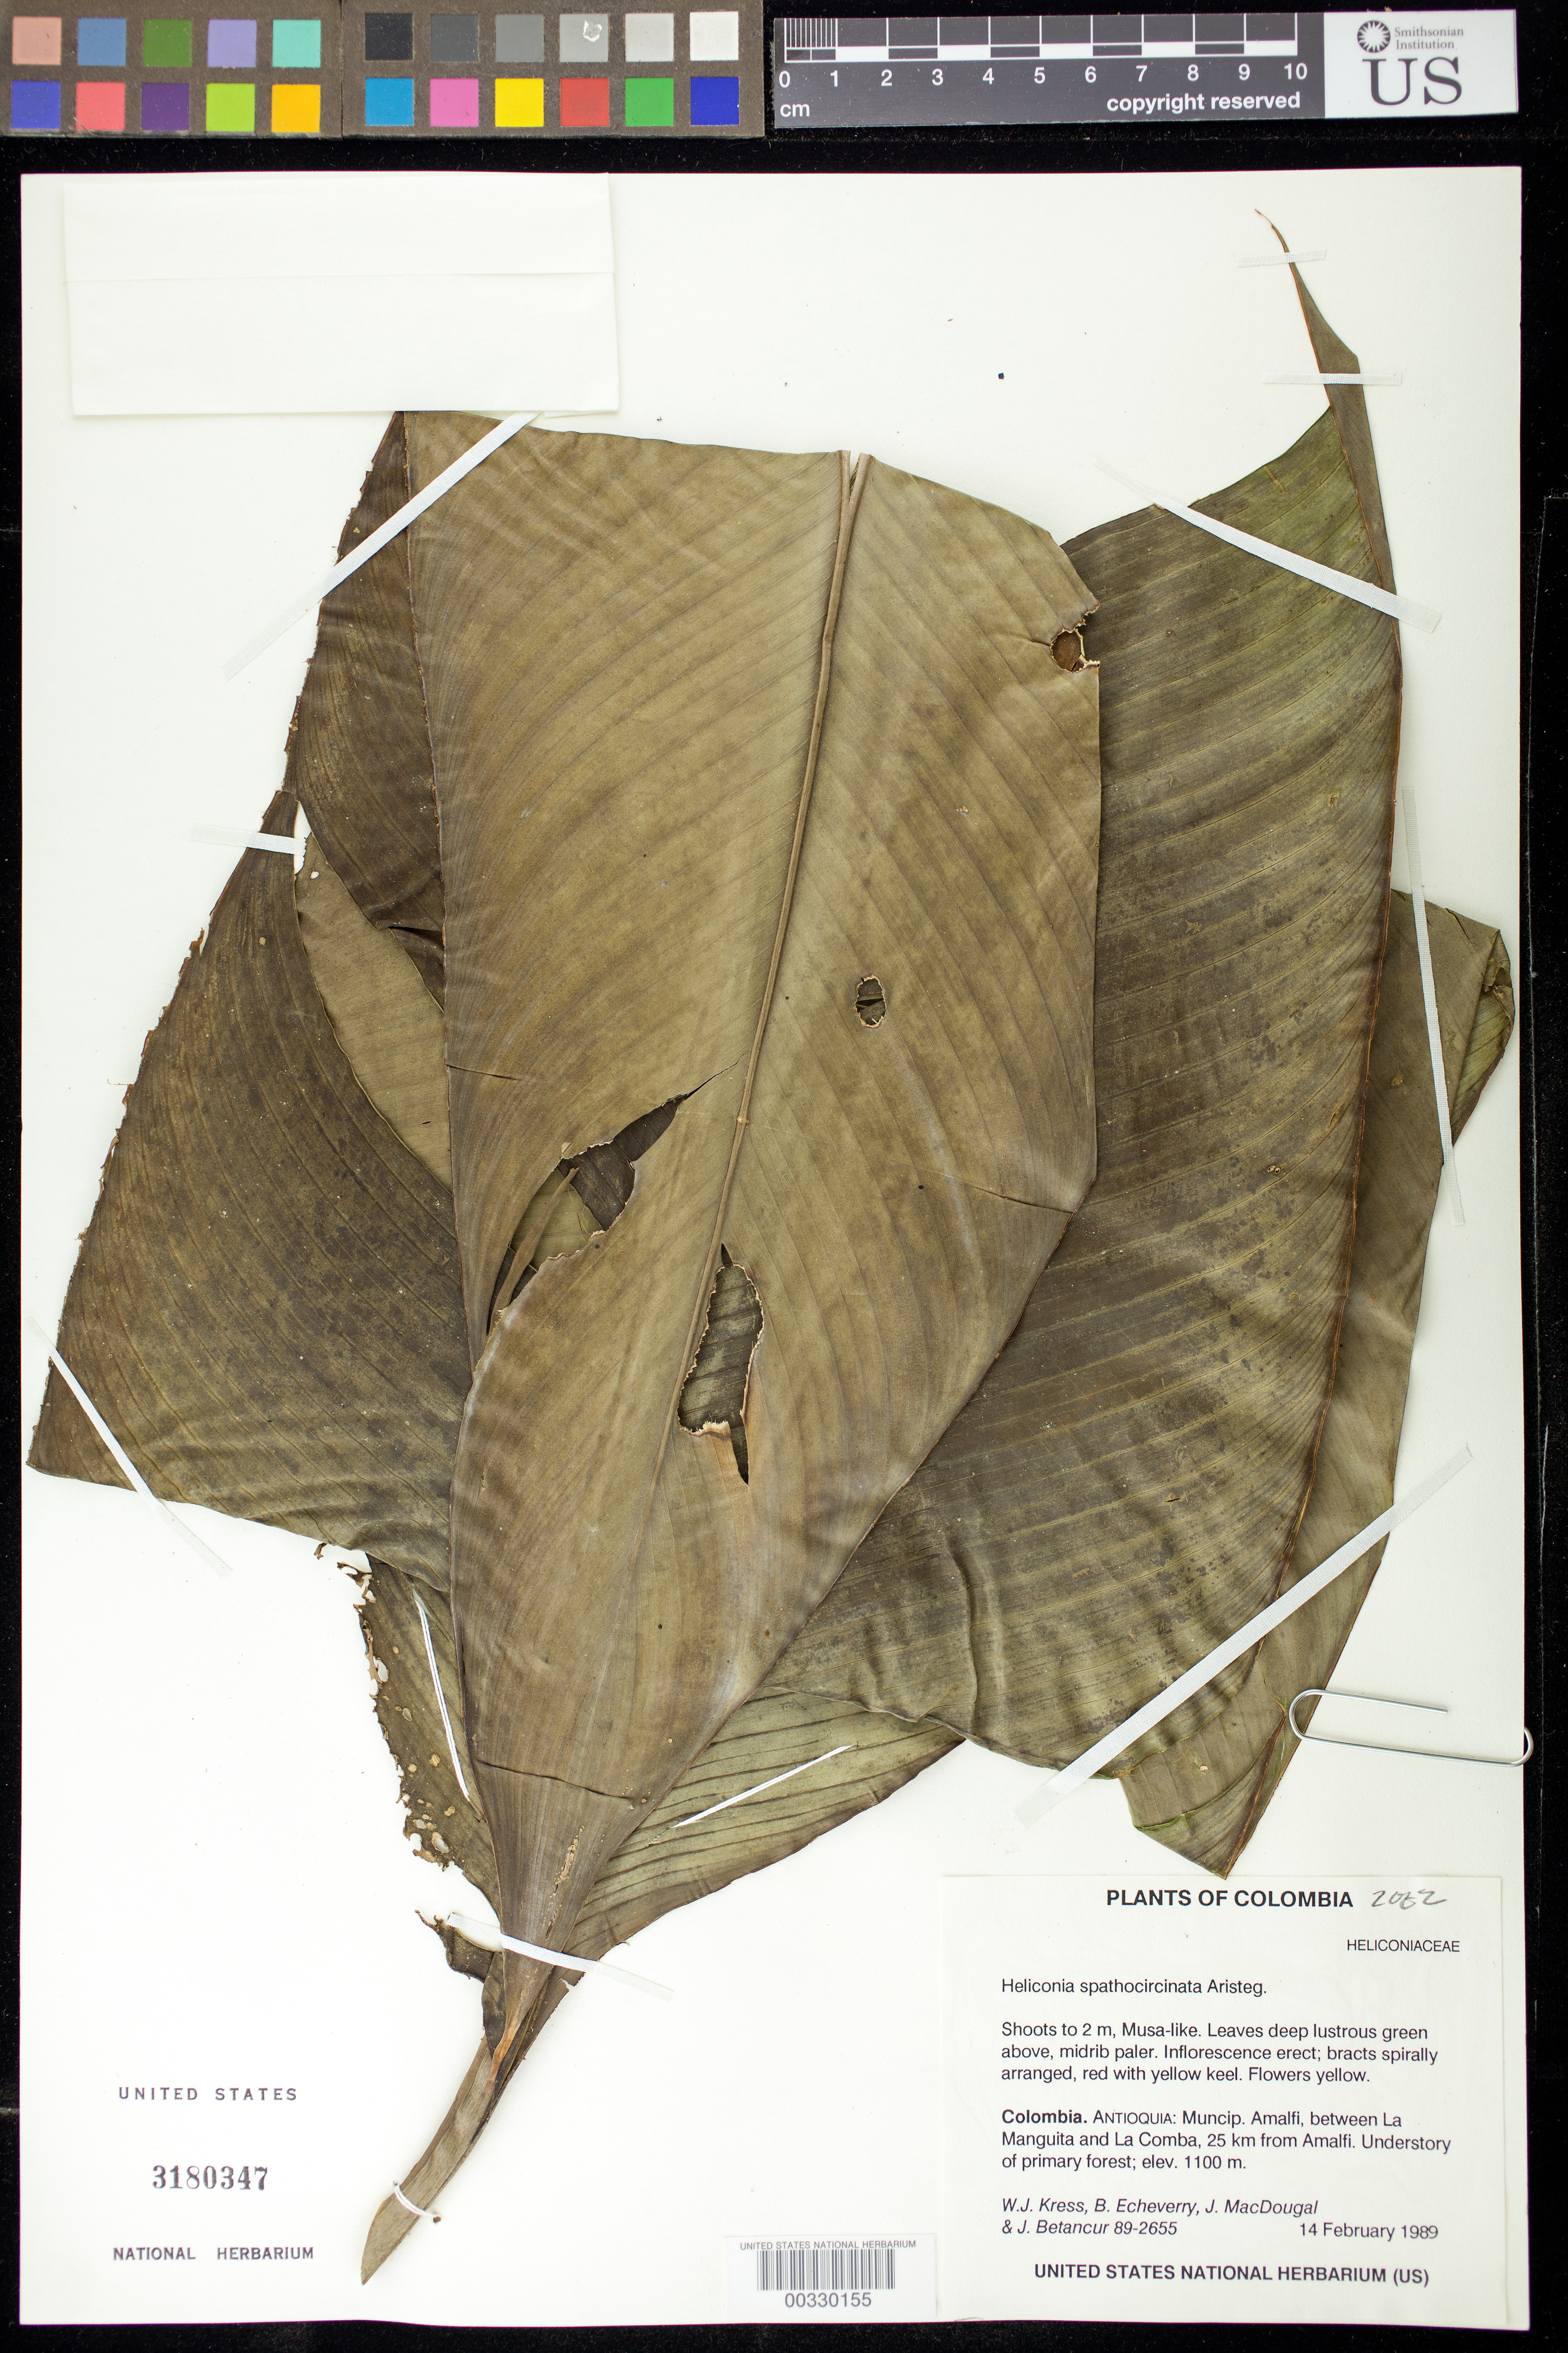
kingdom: Plantae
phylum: Tracheophyta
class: Liliopsida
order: Zingiberales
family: Heliconiaceae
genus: Heliconia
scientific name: Heliconia spathocircinata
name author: Aristeg.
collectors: W. J. Kress, B. Echeverry, J. M. MacDougal & J. C. Betancur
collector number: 89-2655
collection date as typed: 14 Feb 1989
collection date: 1989-02-14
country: Colombia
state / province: Antioquia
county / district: Amalfi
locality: Mun of Amalfi, between la Manguita and la Comba, 25 km from Amalfi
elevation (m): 1100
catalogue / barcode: US 3180347